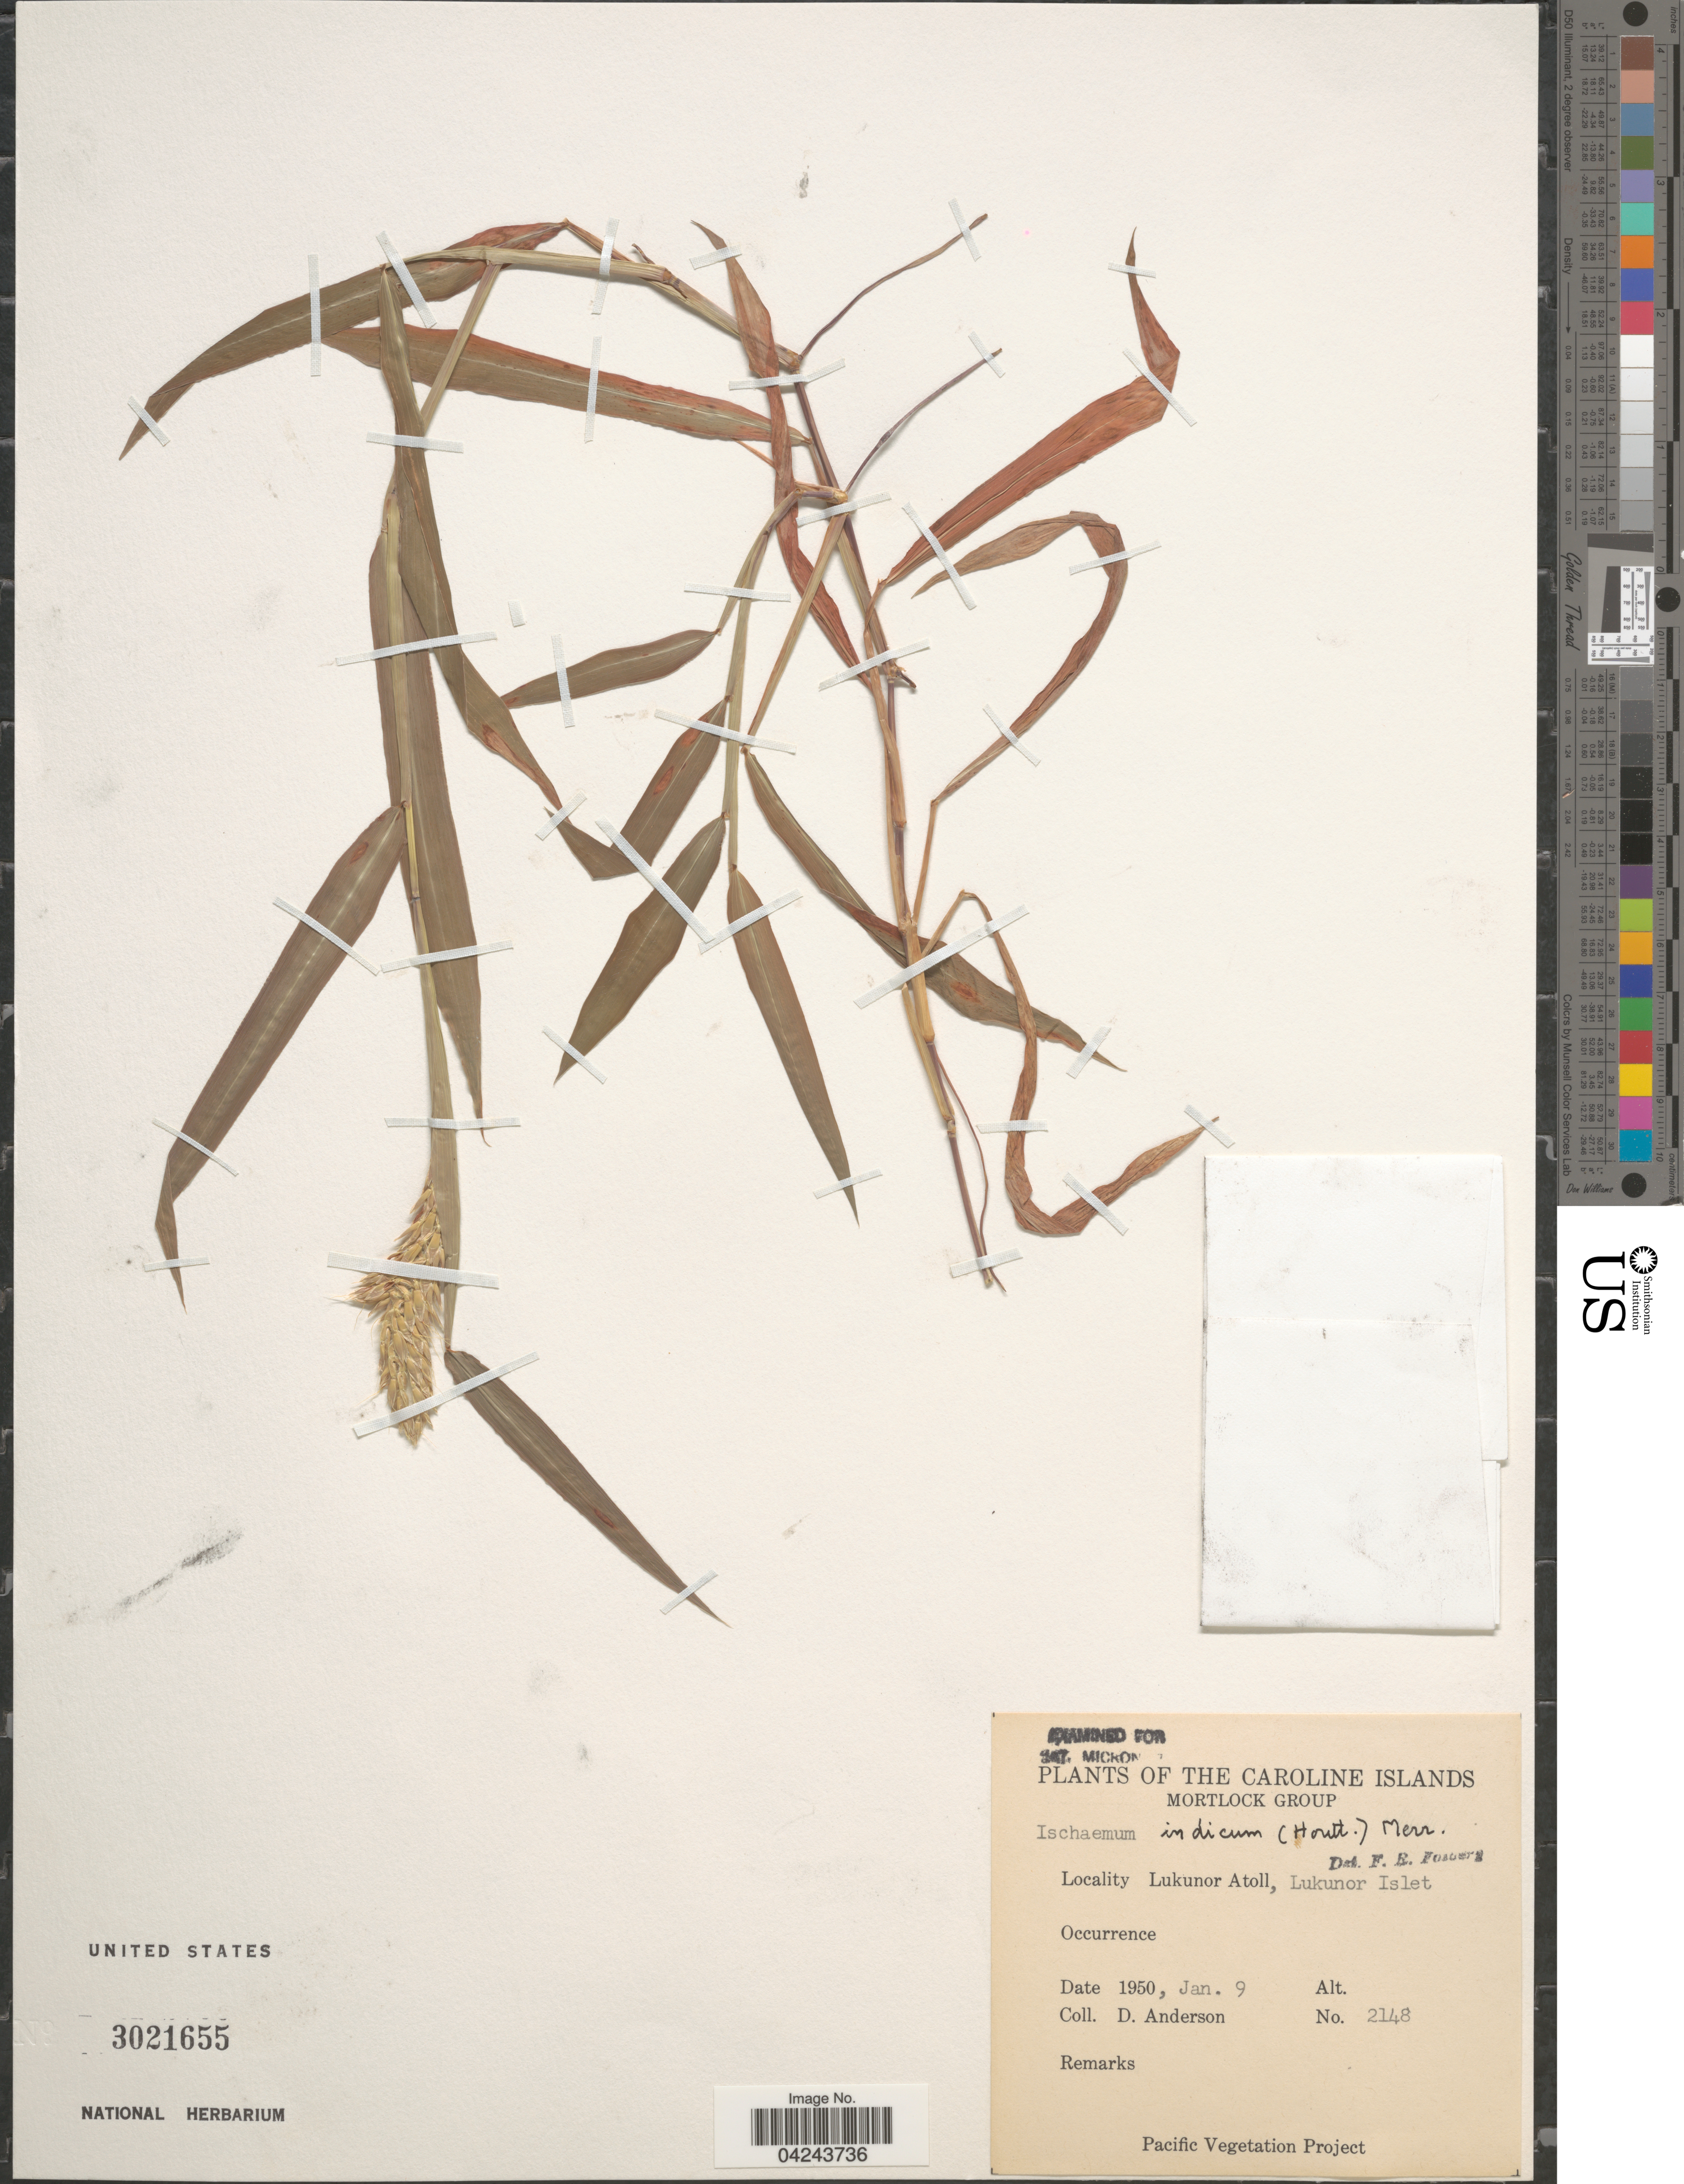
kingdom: Plantae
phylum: Tracheophyta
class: Liliopsida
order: Poales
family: Poaceae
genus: Ischaemum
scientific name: Ischaemum ciliare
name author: Retz.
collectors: D. Anderson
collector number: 2148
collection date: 1950-01-09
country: Micronesia, Federated States of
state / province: Truk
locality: Caroline Islands. Mortlock Group. Lukunor Atoll, Lukunor Islet.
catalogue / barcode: US 3021655